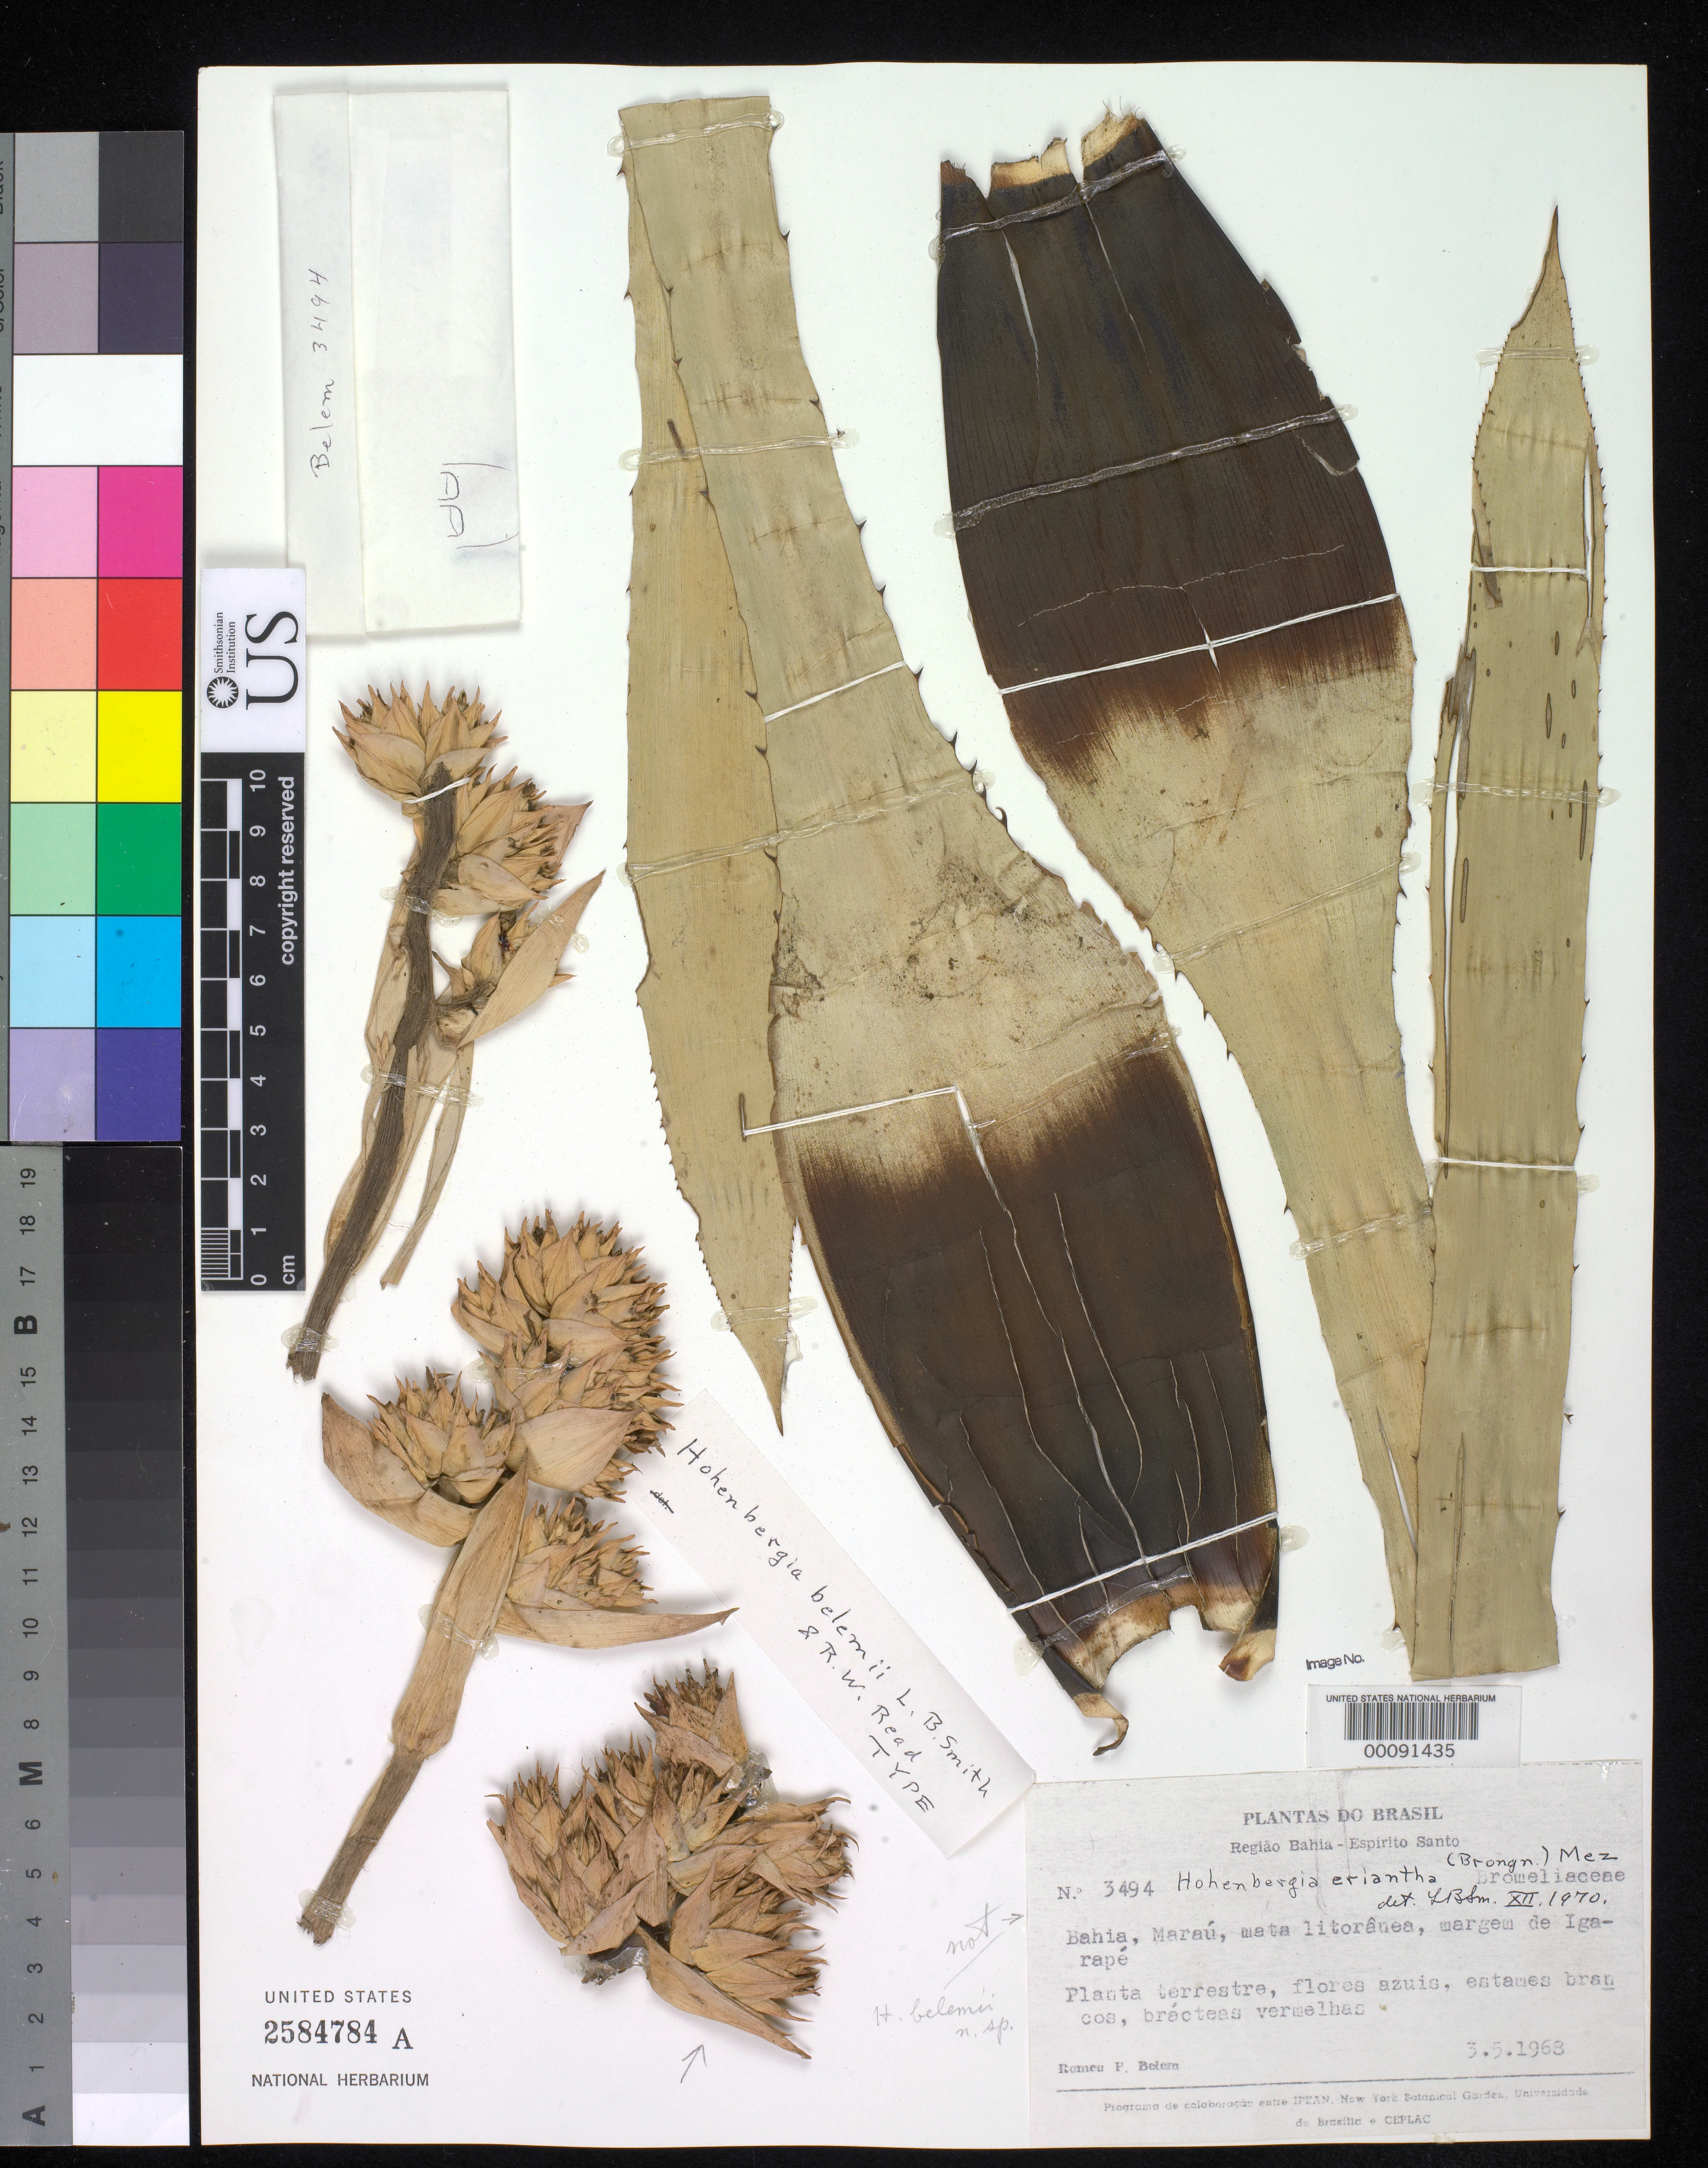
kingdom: Plantae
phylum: Tracheophyta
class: Liliopsida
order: Poales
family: Bromeliaceae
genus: Hohenbergia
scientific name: Hohenbergia belemii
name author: L.B. Sm. & Read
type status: Holotype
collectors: R. P. Belém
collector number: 3494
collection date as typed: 03 May 1968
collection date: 1968-05-03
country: Brazil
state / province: Bahia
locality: Marau.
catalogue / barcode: US 2584784A